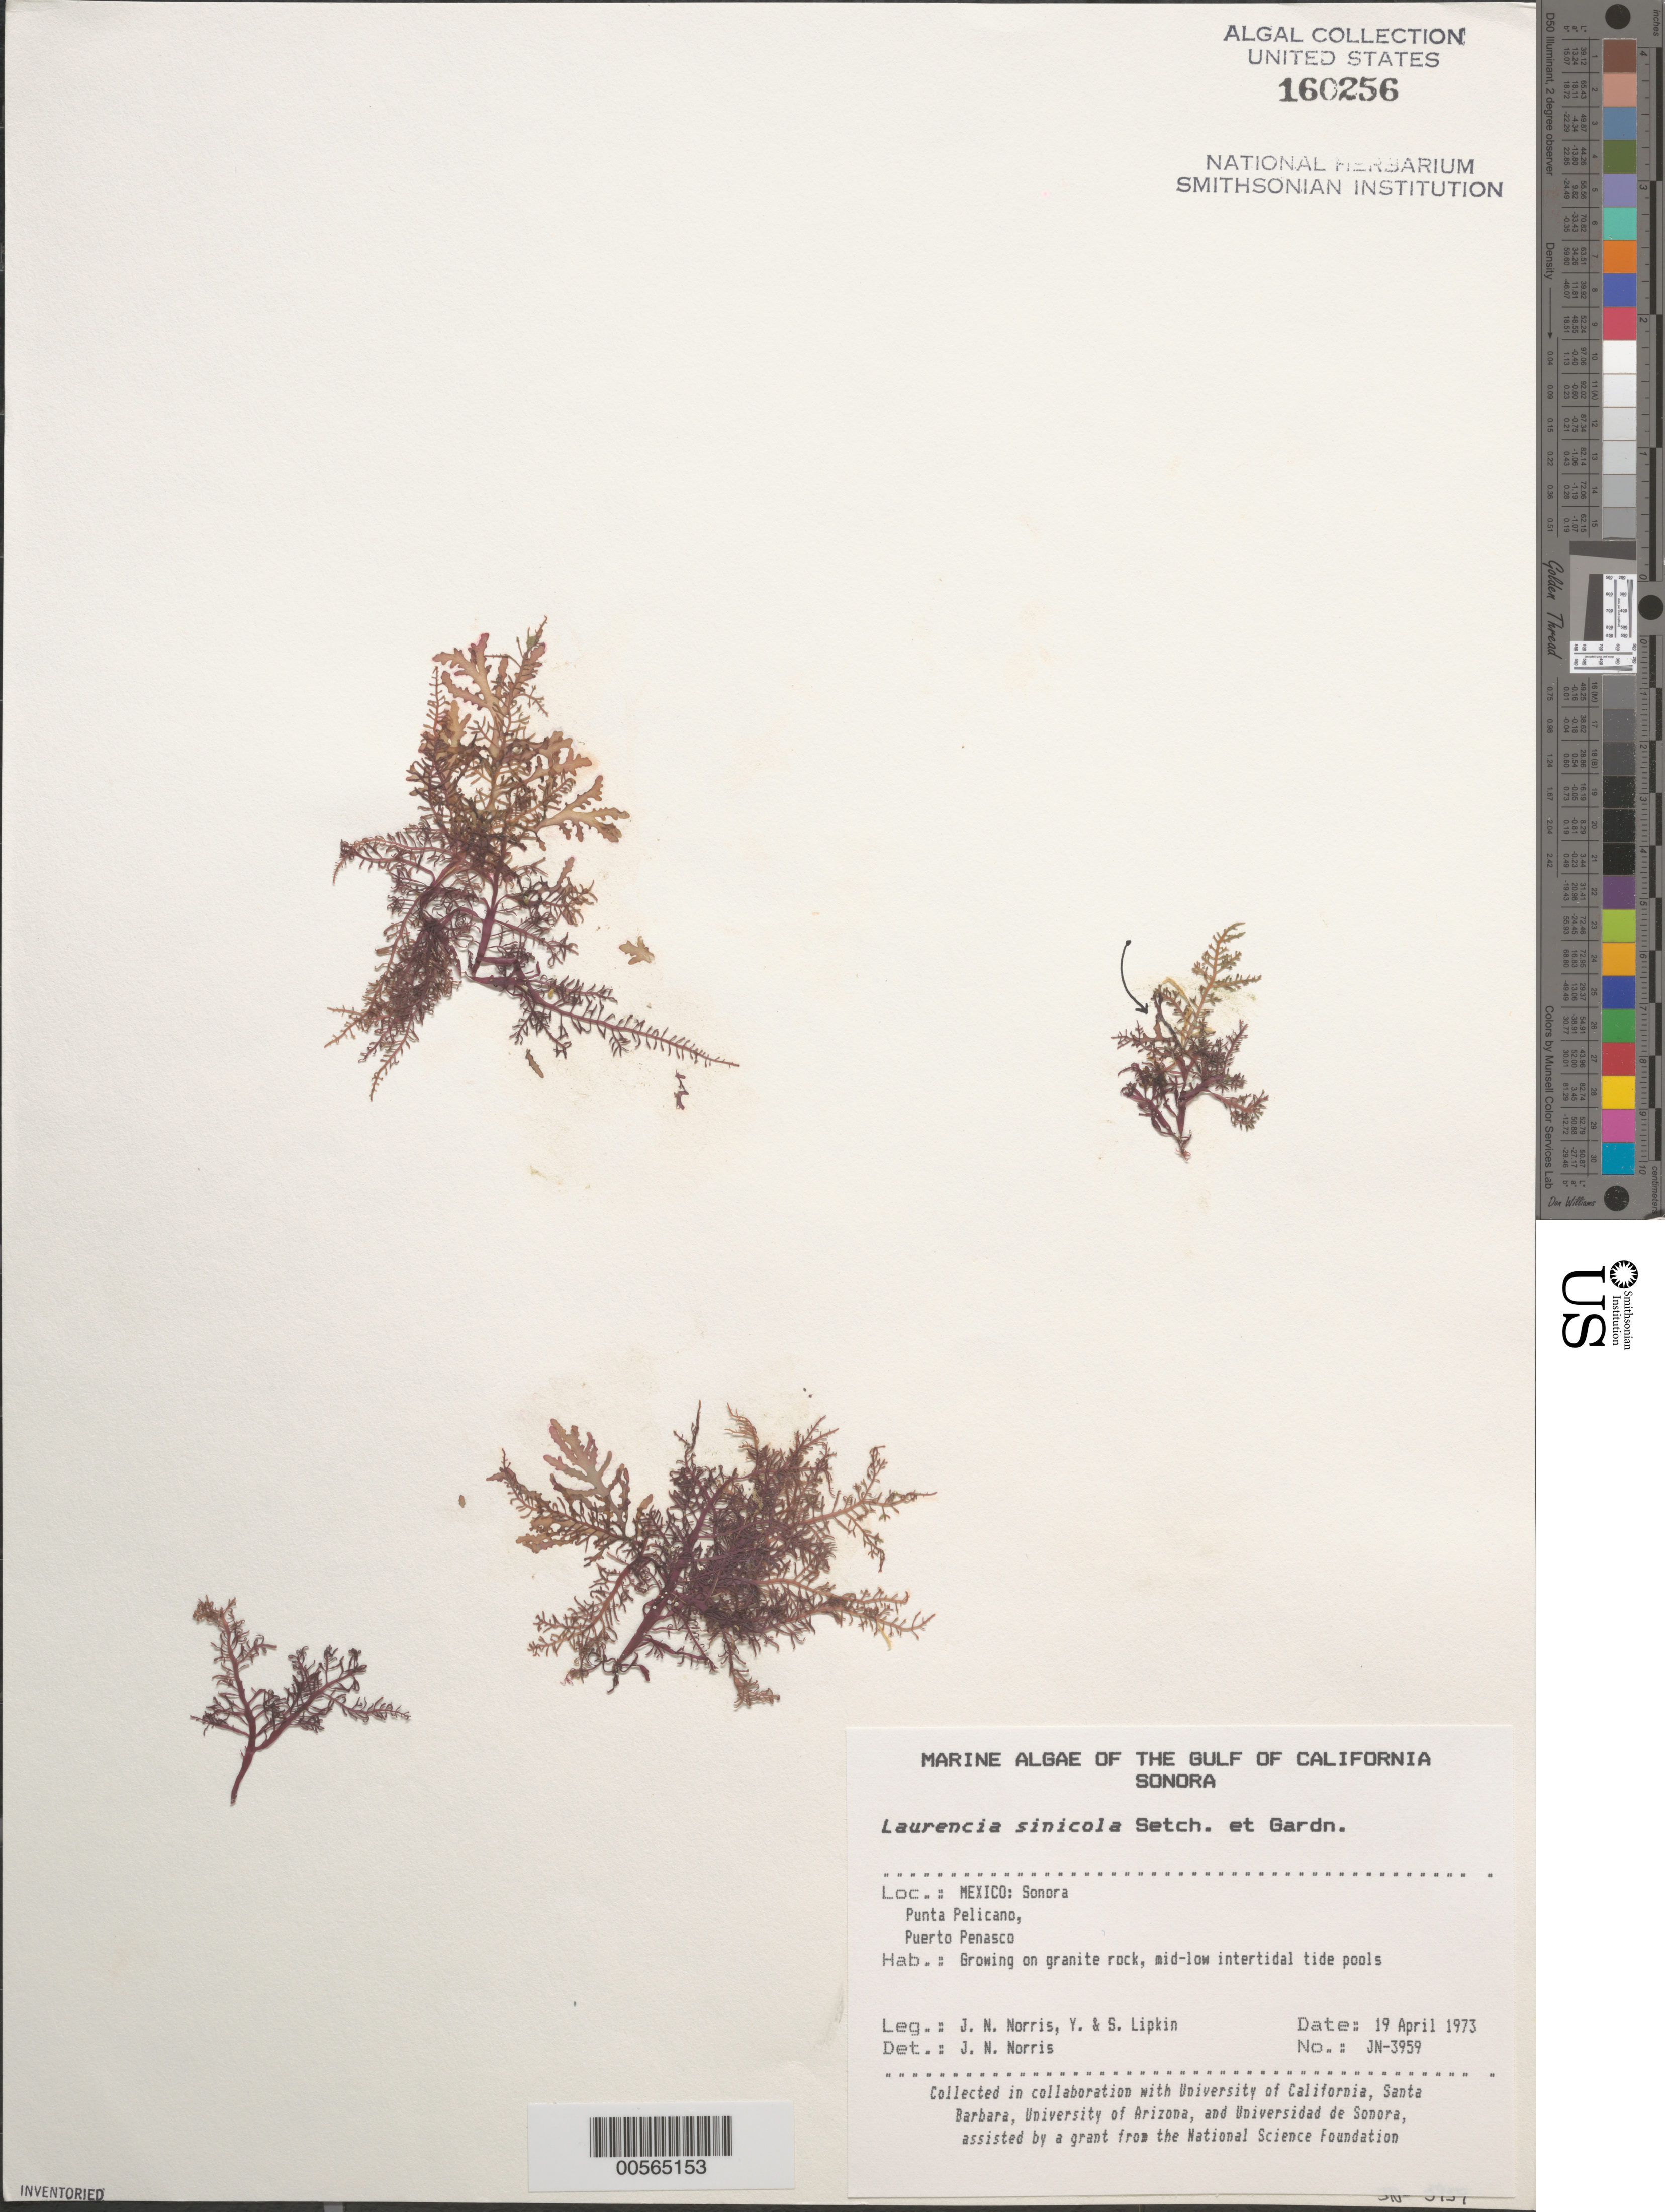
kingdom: Plantae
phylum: Rhodophyta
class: Florideophyceae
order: Ceramiales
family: Rhodomelaceae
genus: Osmundea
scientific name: Osmundea sinicola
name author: (Setchell & N.L. Gardner) K.W. Nam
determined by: Algae name updating Project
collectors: J. N. Norris, Y. Lipkin & S. Lipkin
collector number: JN-3959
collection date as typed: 19 Apr 1973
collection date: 1973-04-19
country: Mexico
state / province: Sonora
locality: Punta Pelicano, Puerto Penasco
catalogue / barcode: US 160256